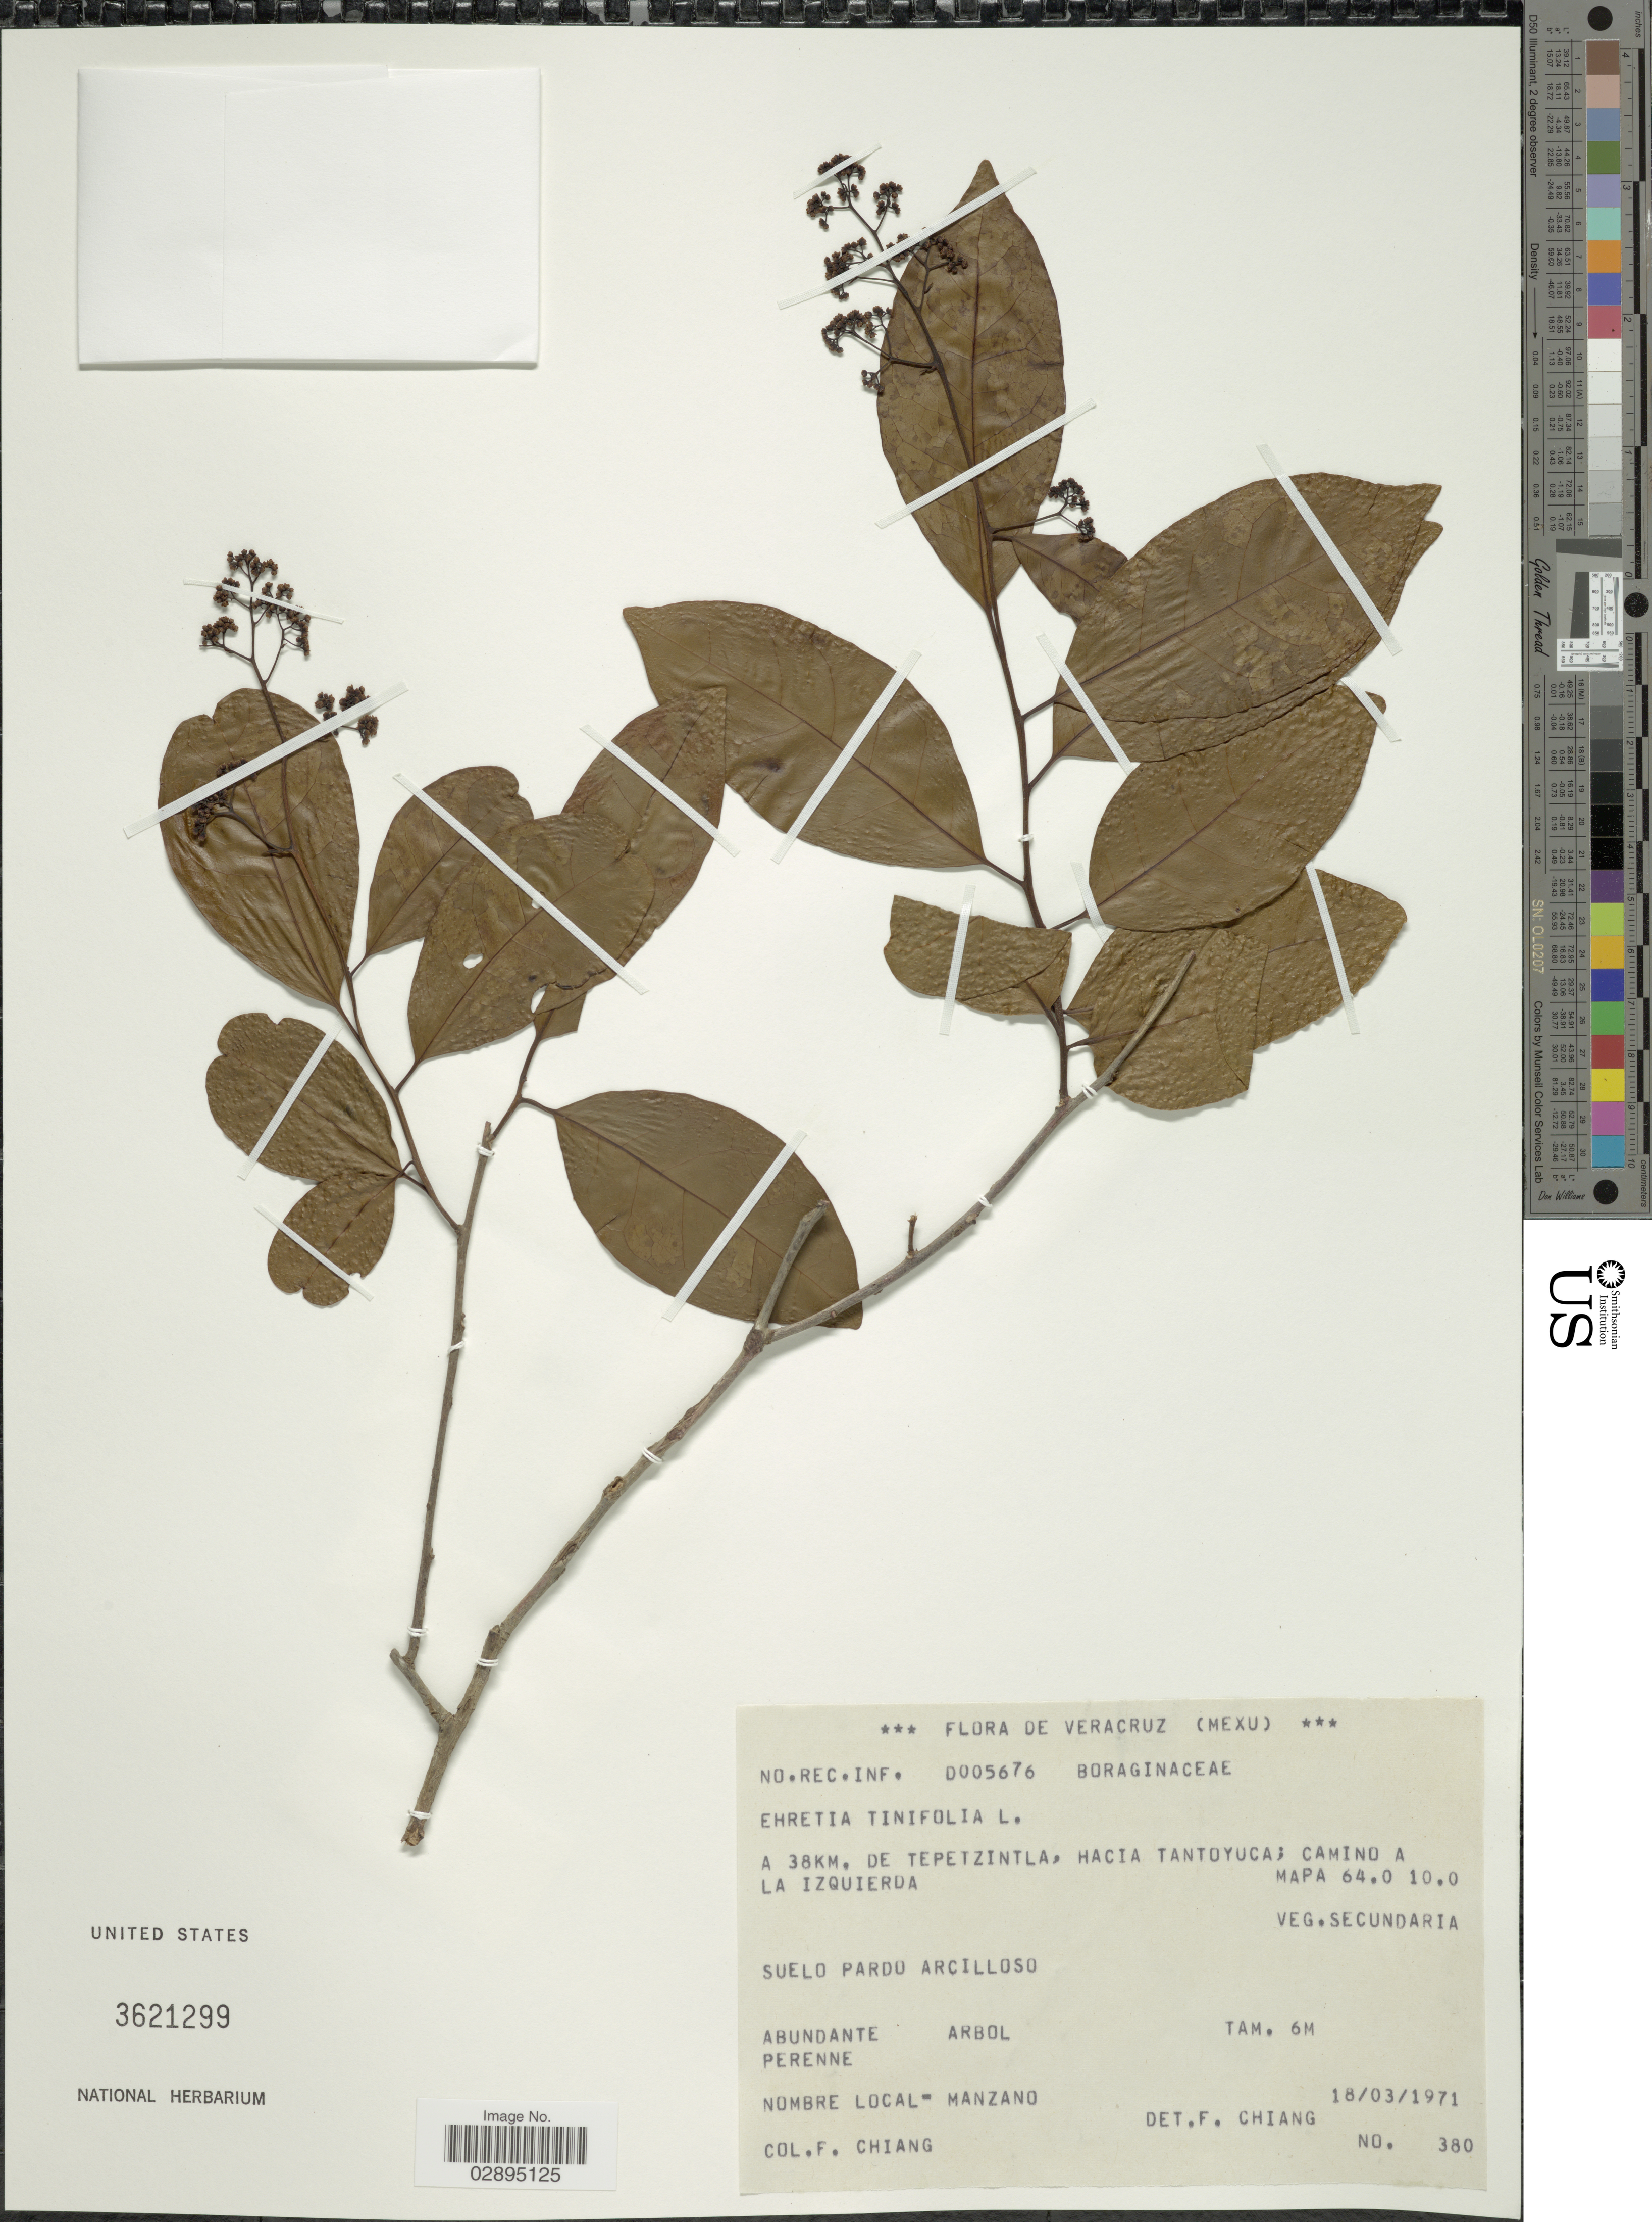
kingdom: Plantae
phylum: Tracheophyta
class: Magnoliopsida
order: Boraginales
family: Ehretiaceae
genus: Ehretia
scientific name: Ehretia tinifolia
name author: L.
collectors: F. Chiang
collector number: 380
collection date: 1971-03-18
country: Mexico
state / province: Veracruz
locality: Veracruz. A 38km. de Tepetzintla, hacia Tantoyuca; camino a La Izquierda. Mapa 64.0 10.0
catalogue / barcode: US 3621299